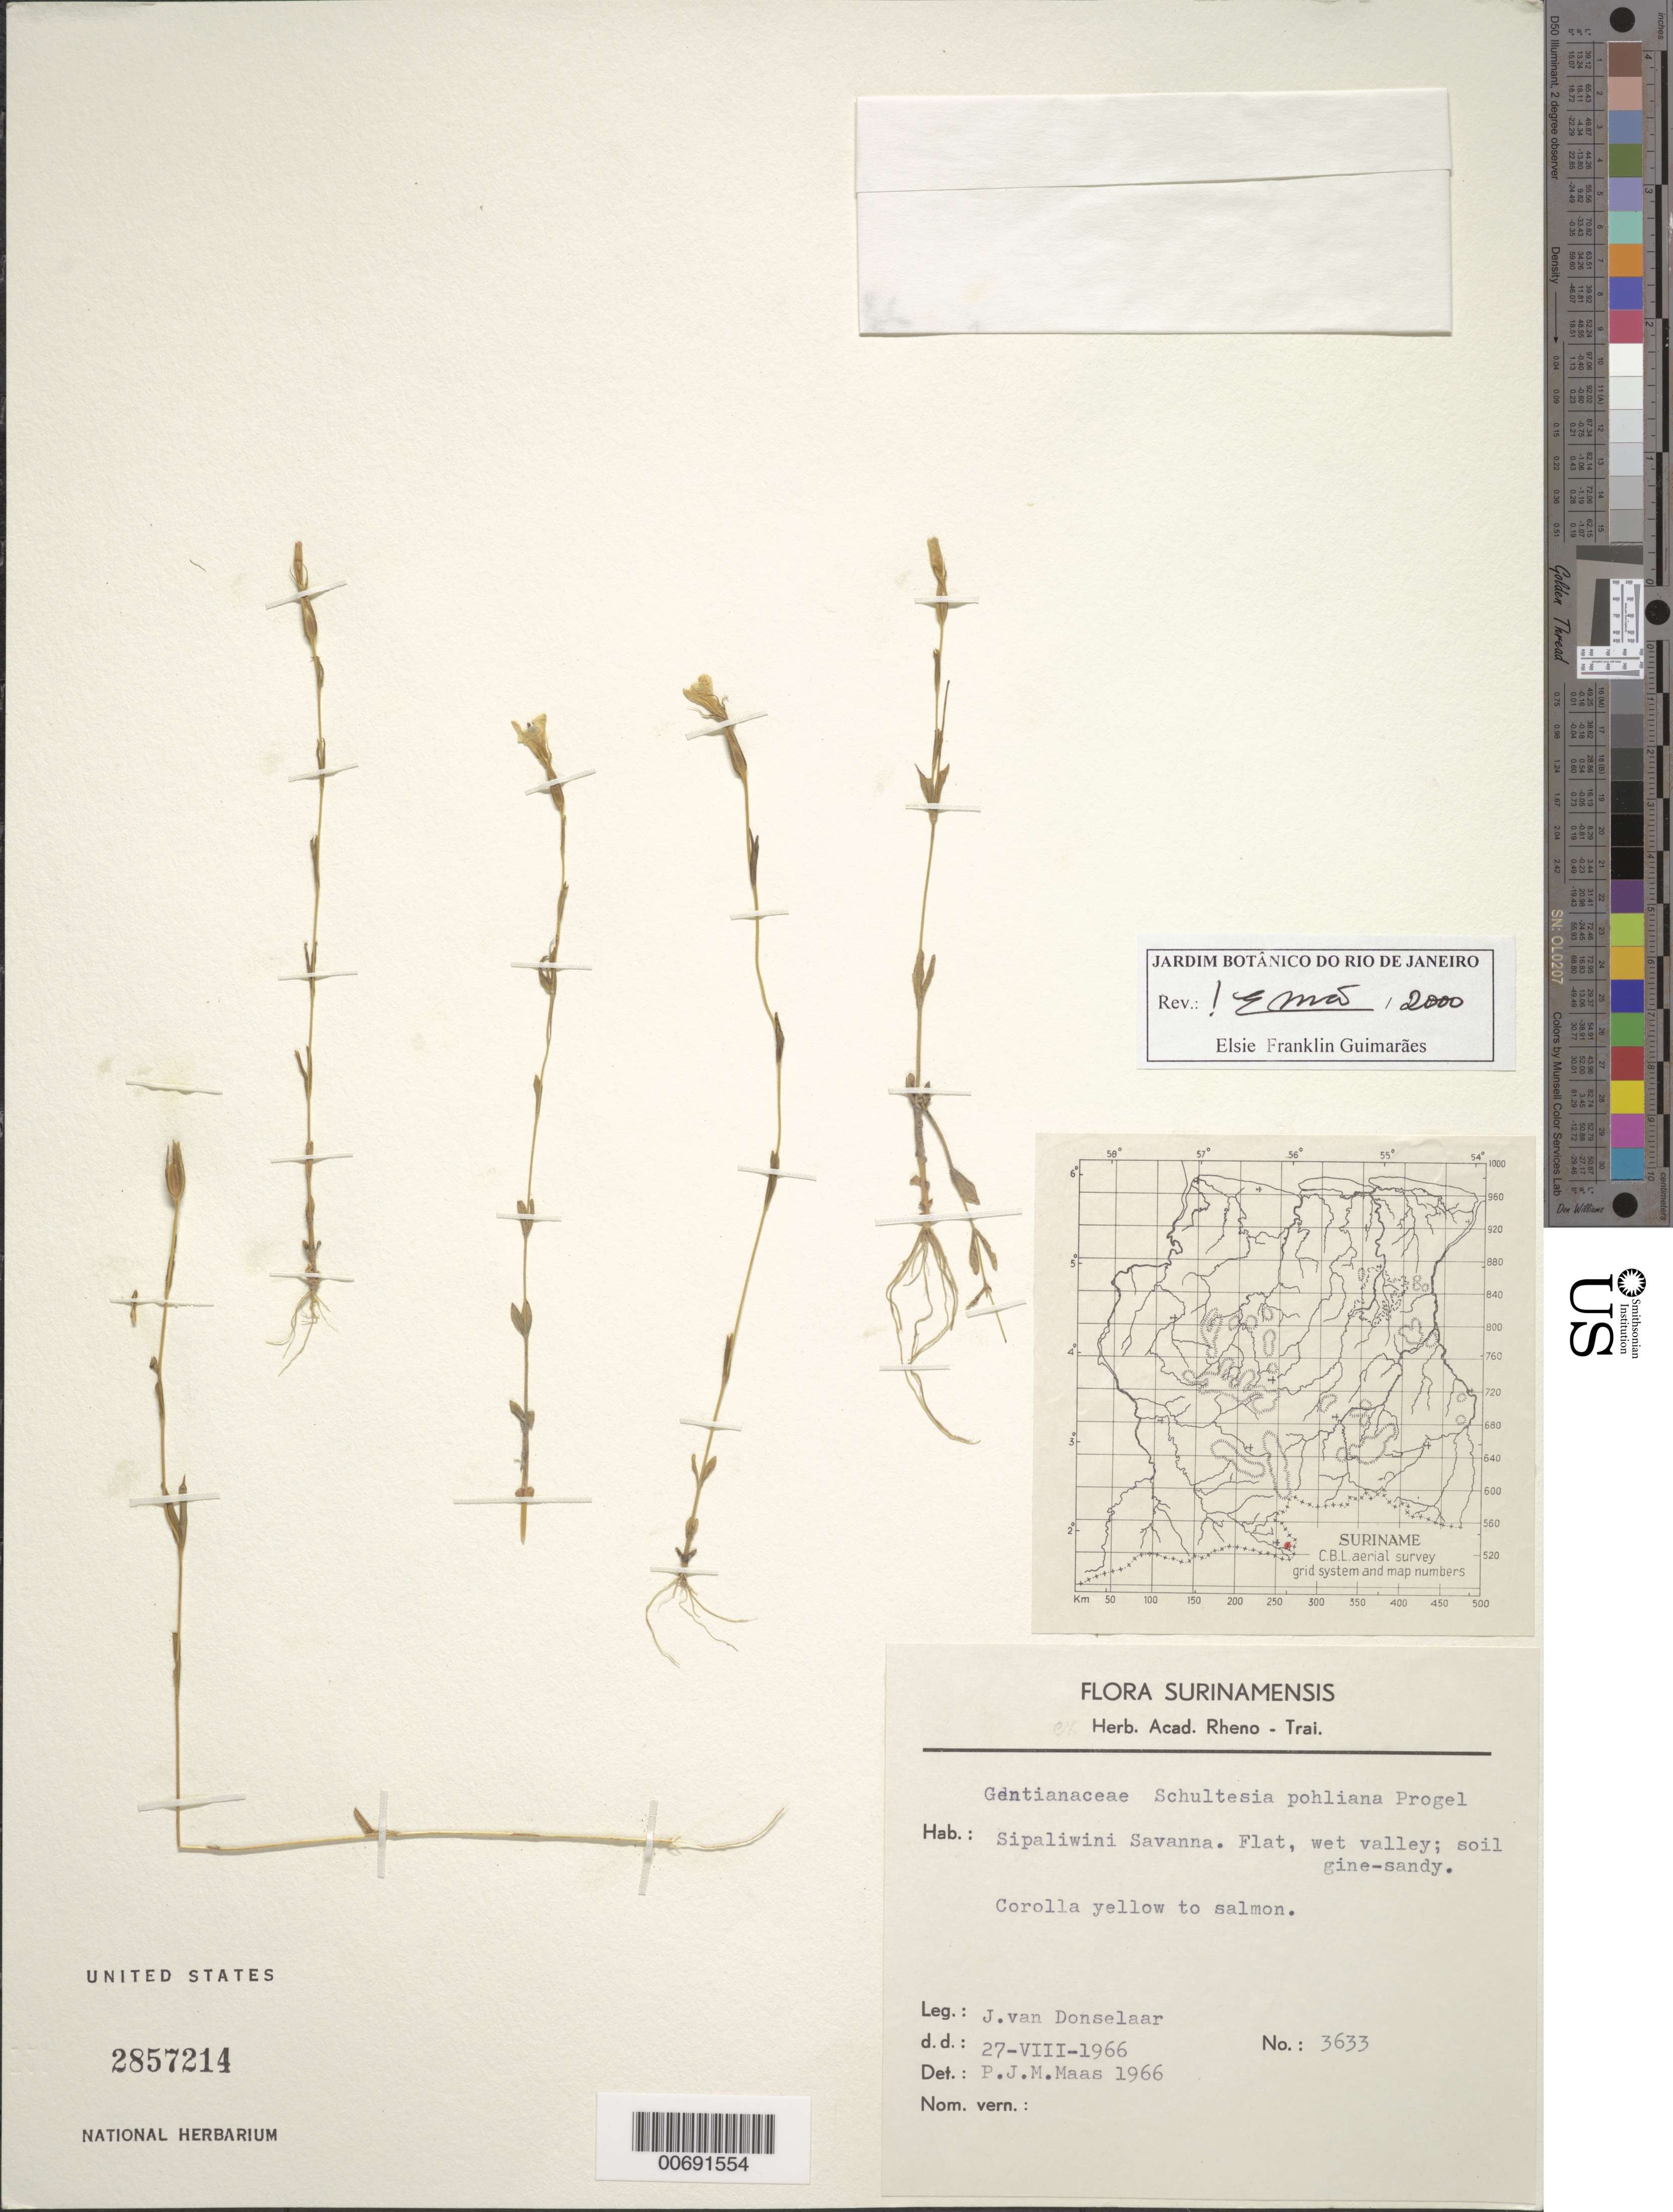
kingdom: Plantae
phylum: Tracheophyta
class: Magnoliopsida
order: Gentianales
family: Gentianaceae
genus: Schultesia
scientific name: Schultesia pohliana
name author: Progel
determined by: Guimarães, E. F.; Machado, D.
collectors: J. Donselaar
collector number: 3633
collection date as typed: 27-Aug-66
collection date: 1966-08-27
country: Suriname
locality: Sipaliwini Savanna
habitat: Flat, wet valley; soil gine-sandy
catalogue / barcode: US 2857214